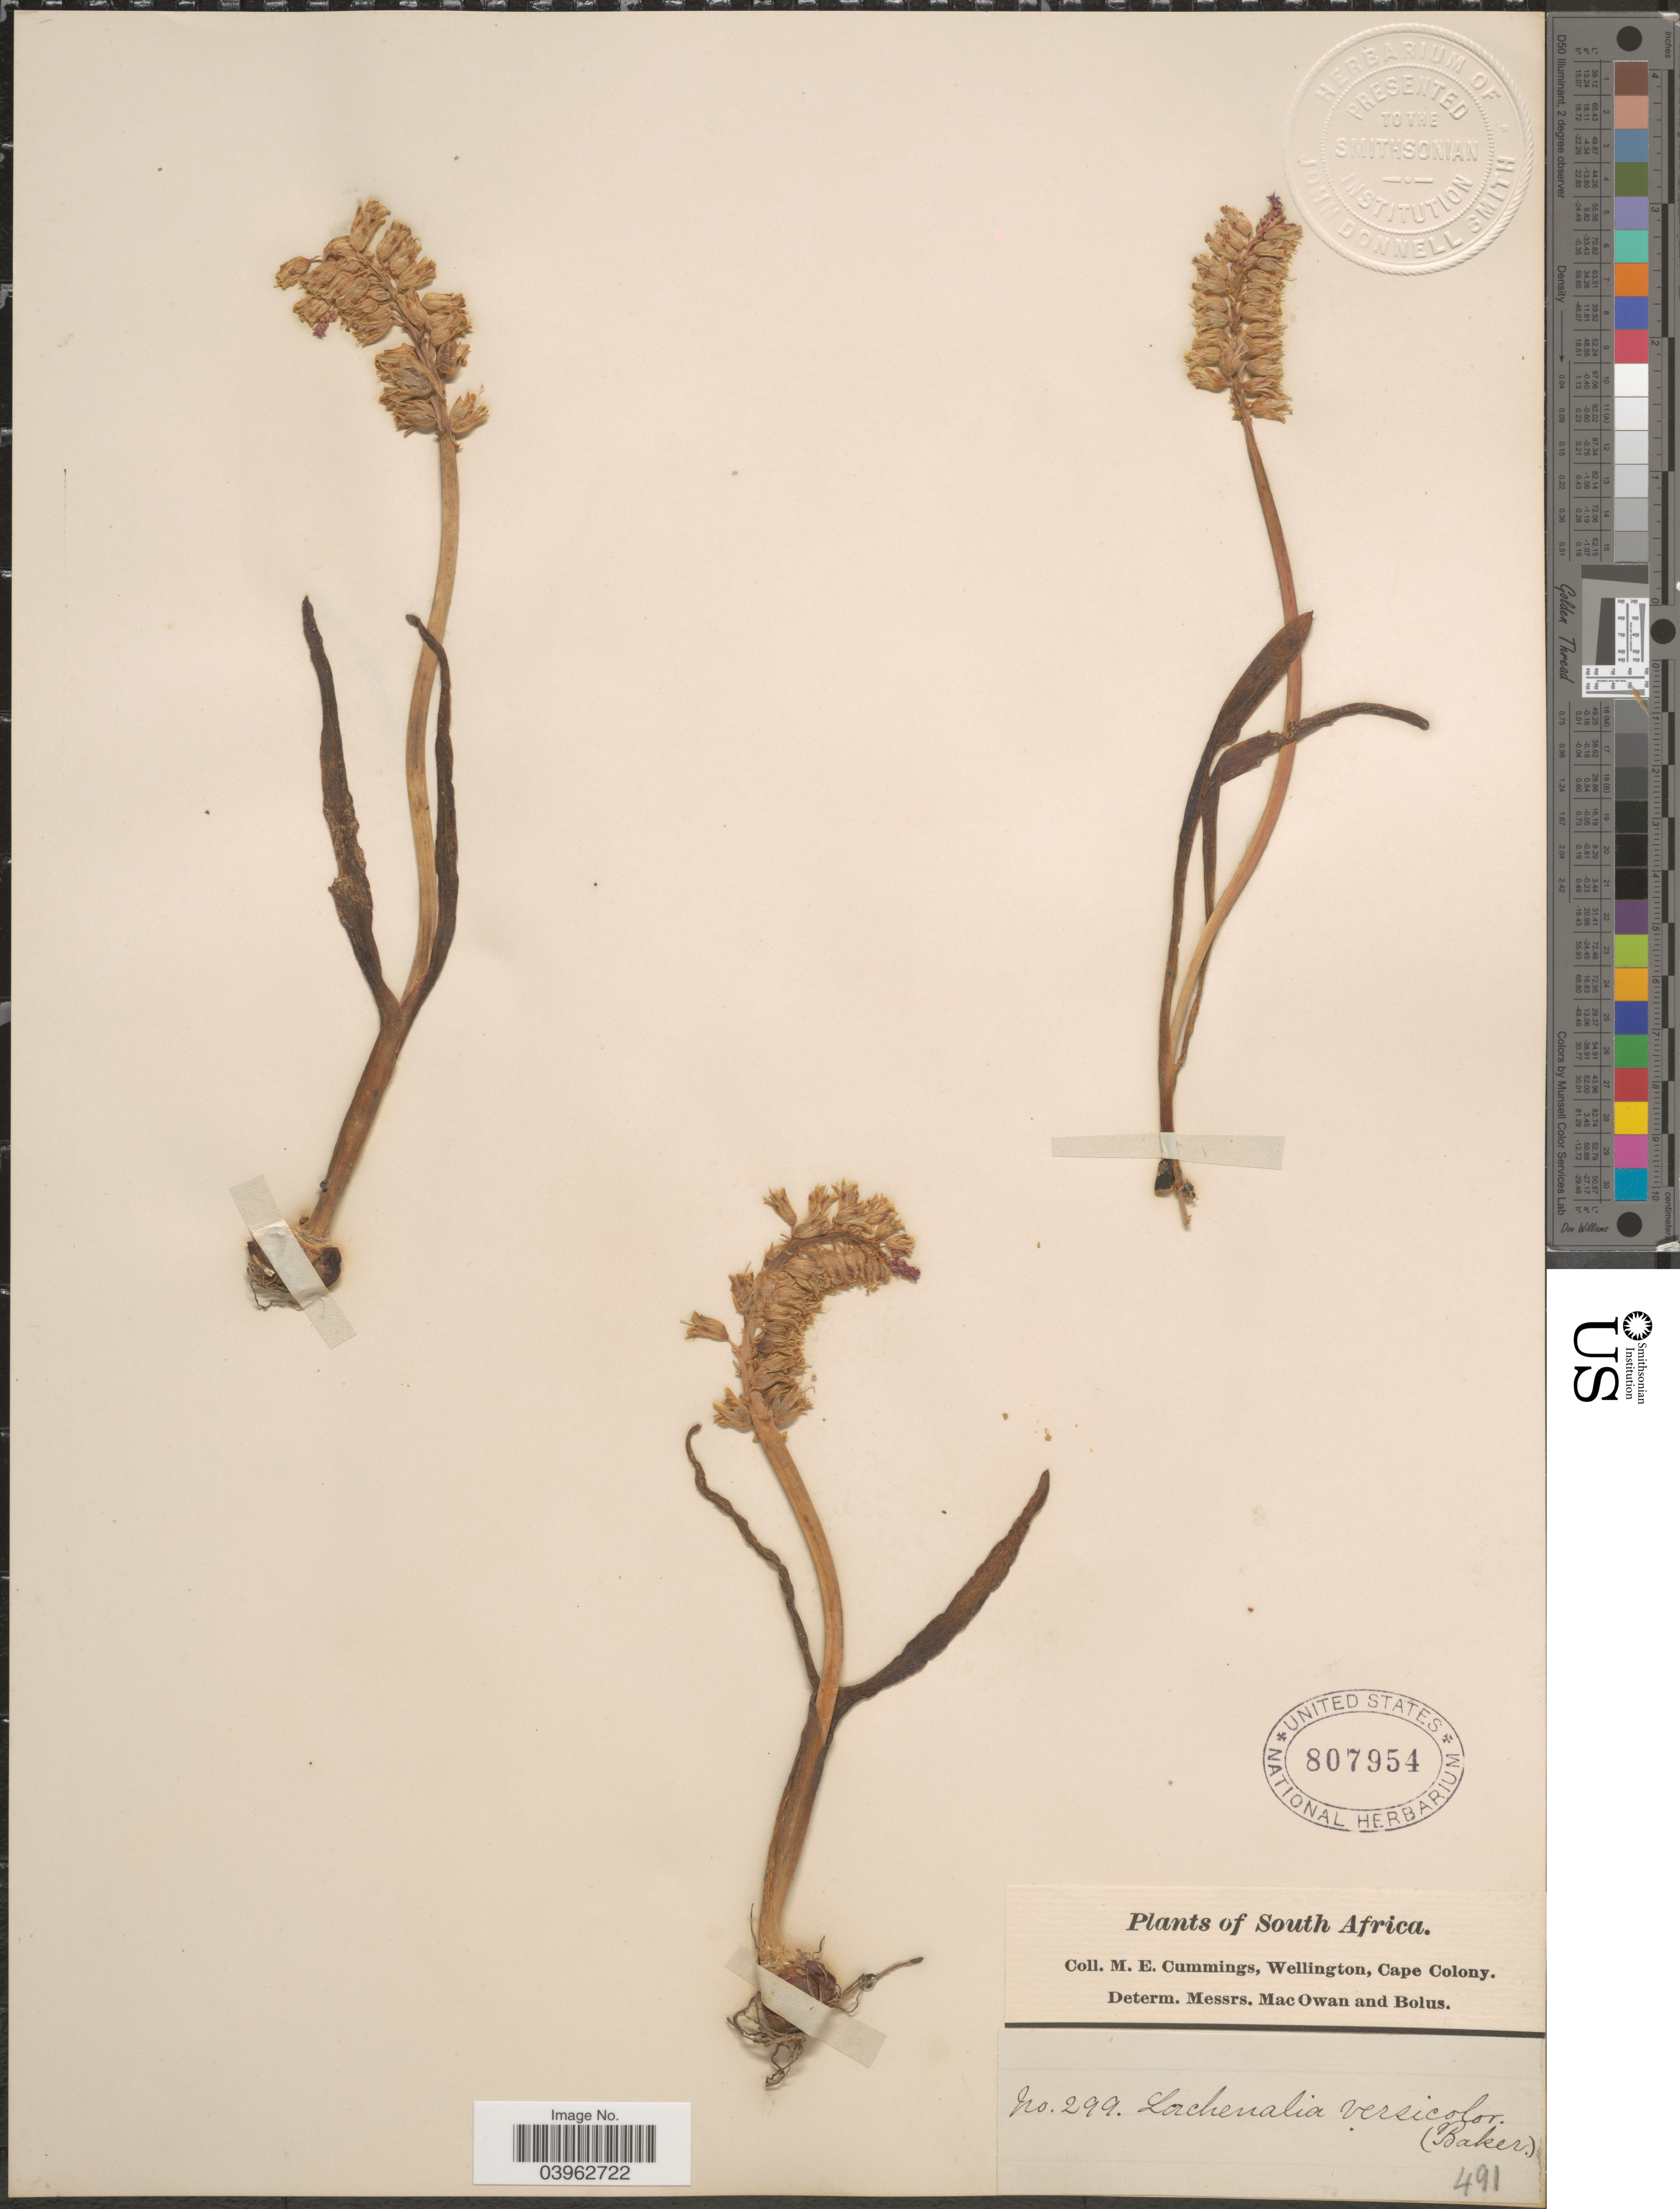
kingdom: Plantae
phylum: Tracheophyta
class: Liliopsida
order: Asparagales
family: Asparagaceae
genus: Lachenalia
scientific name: Lachenalia versicolor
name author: Baker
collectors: M. E. Cummings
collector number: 299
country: South Africa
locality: Wellington, Cape Colony.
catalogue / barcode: US 807954